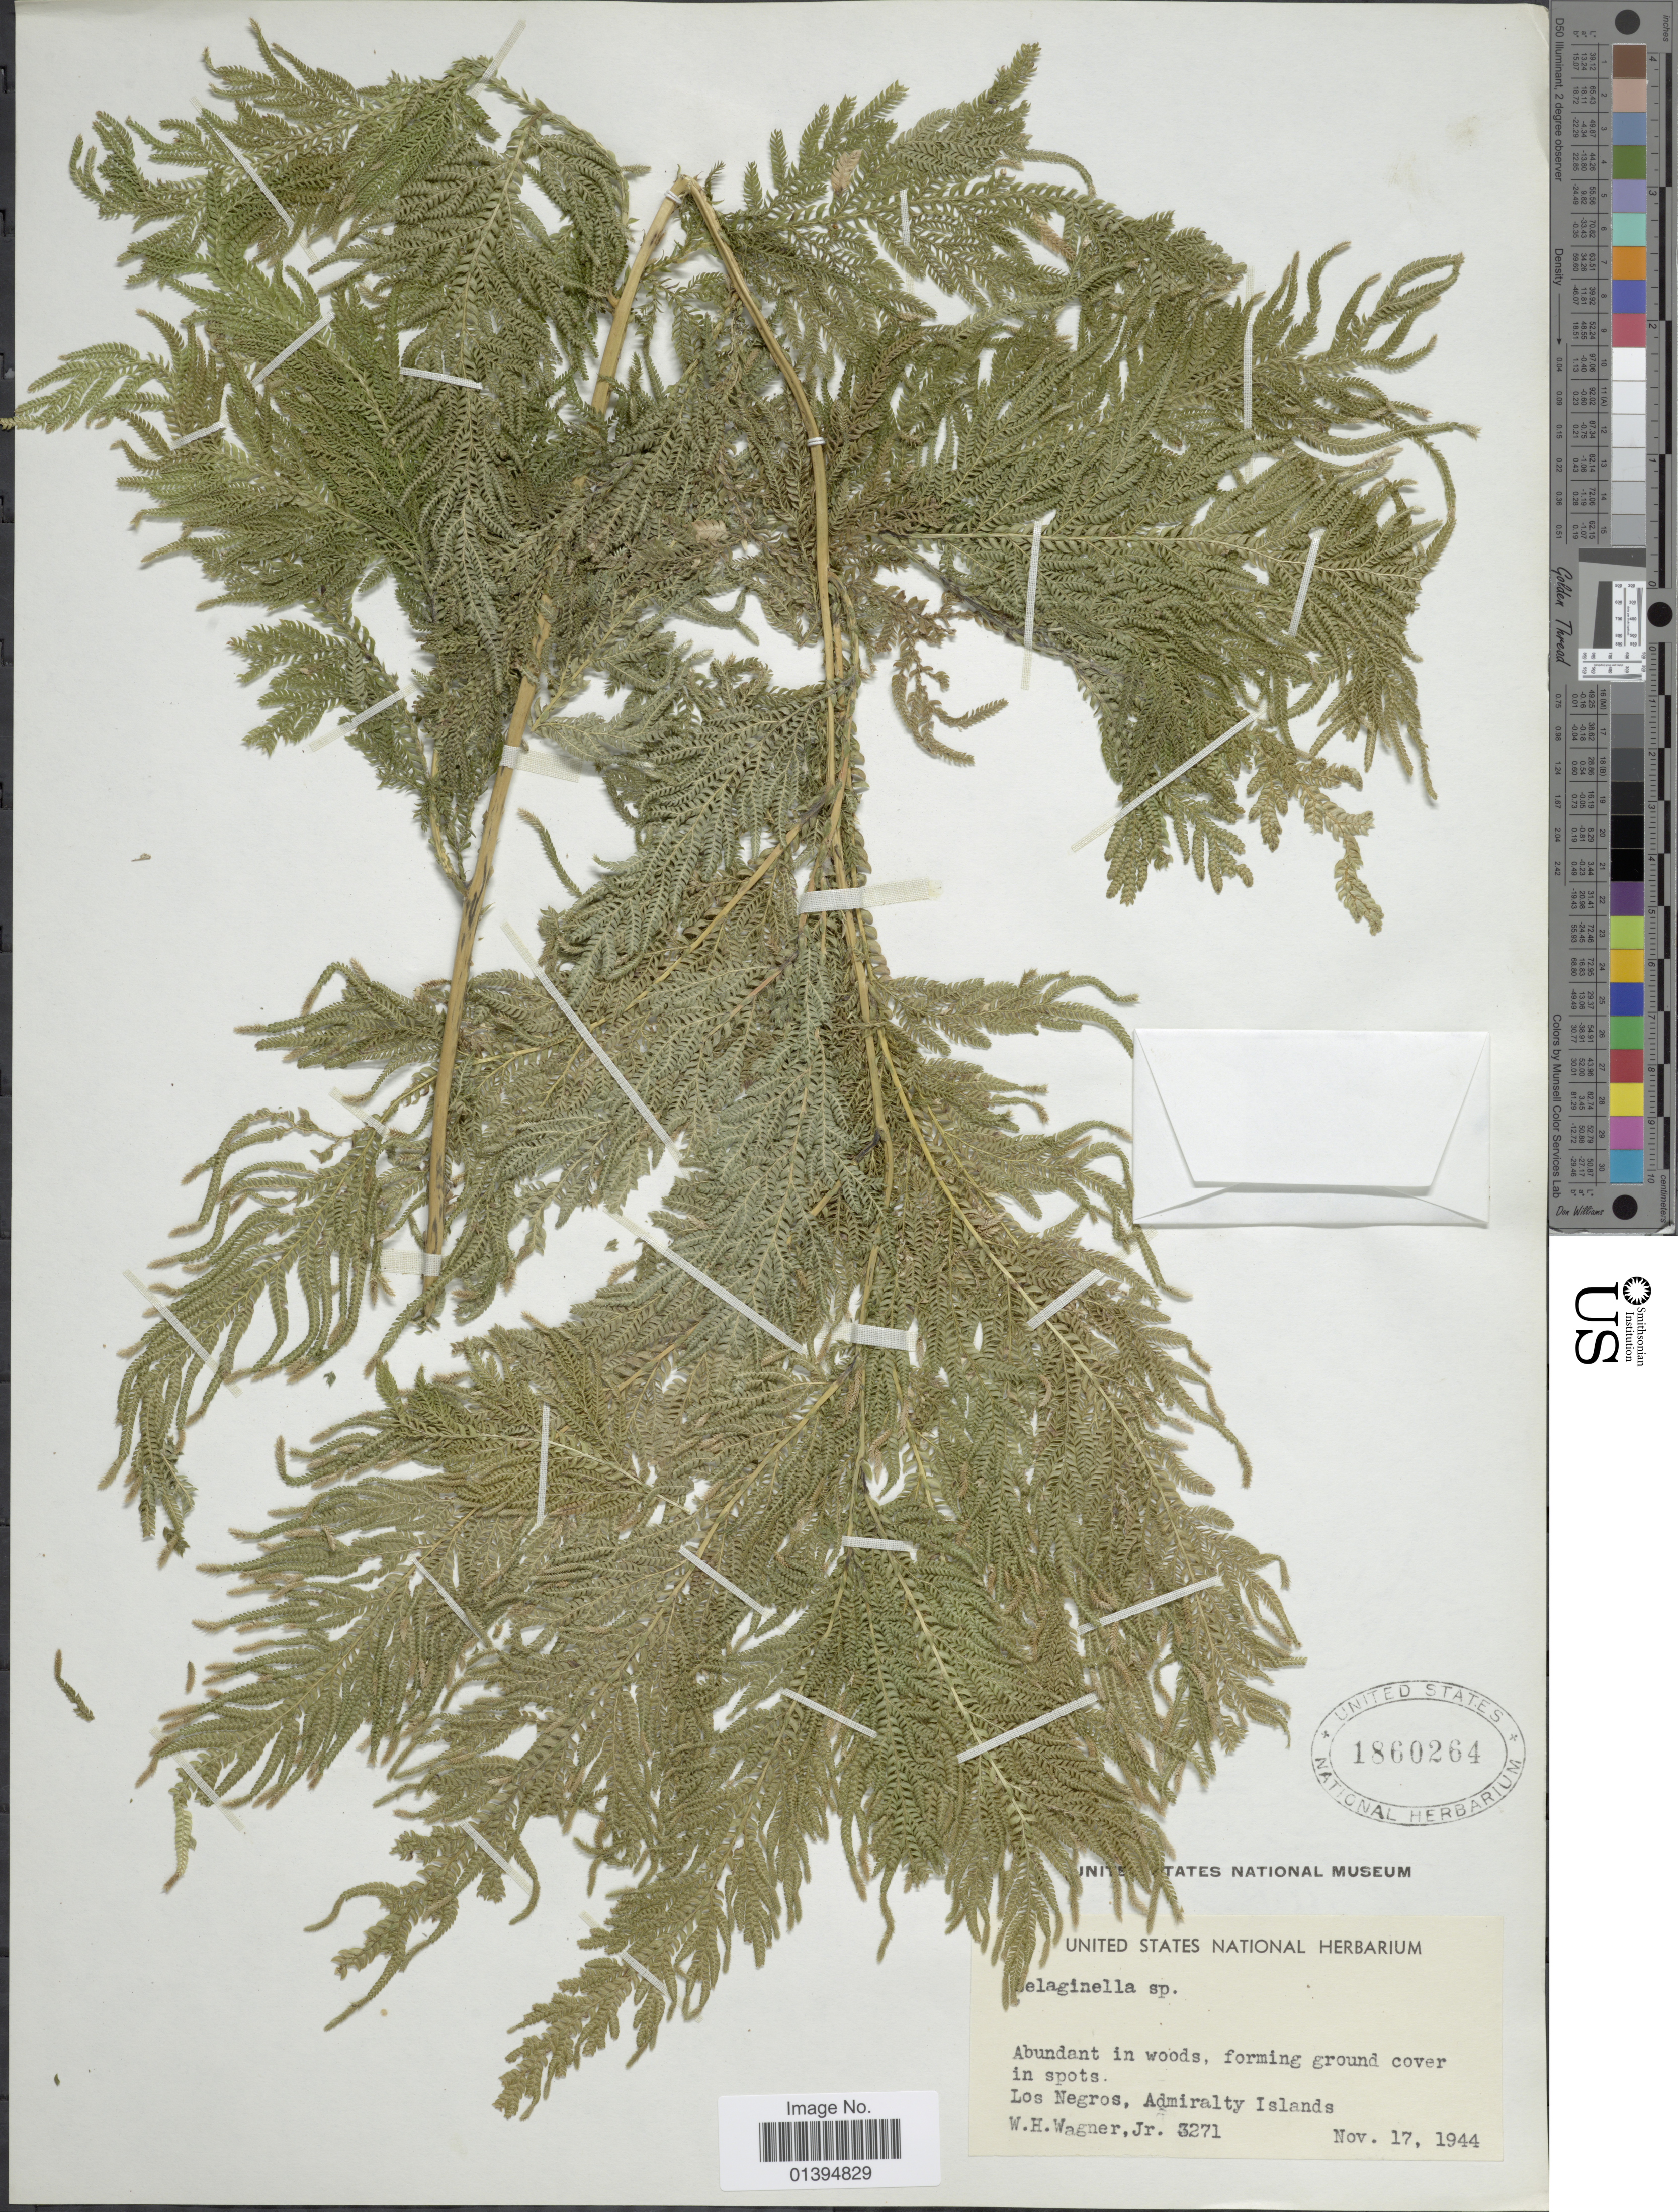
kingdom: Plantae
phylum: Tracheophyta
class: Lycopodiopsida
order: Selaginellales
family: Selaginellaceae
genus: Selaginella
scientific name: Selaginella sp.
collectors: W. H. Wagner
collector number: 3271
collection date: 1944-11-17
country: Papua New Guinea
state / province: Manus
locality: Los Negros, Admiralty Islands.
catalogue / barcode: US 1860264